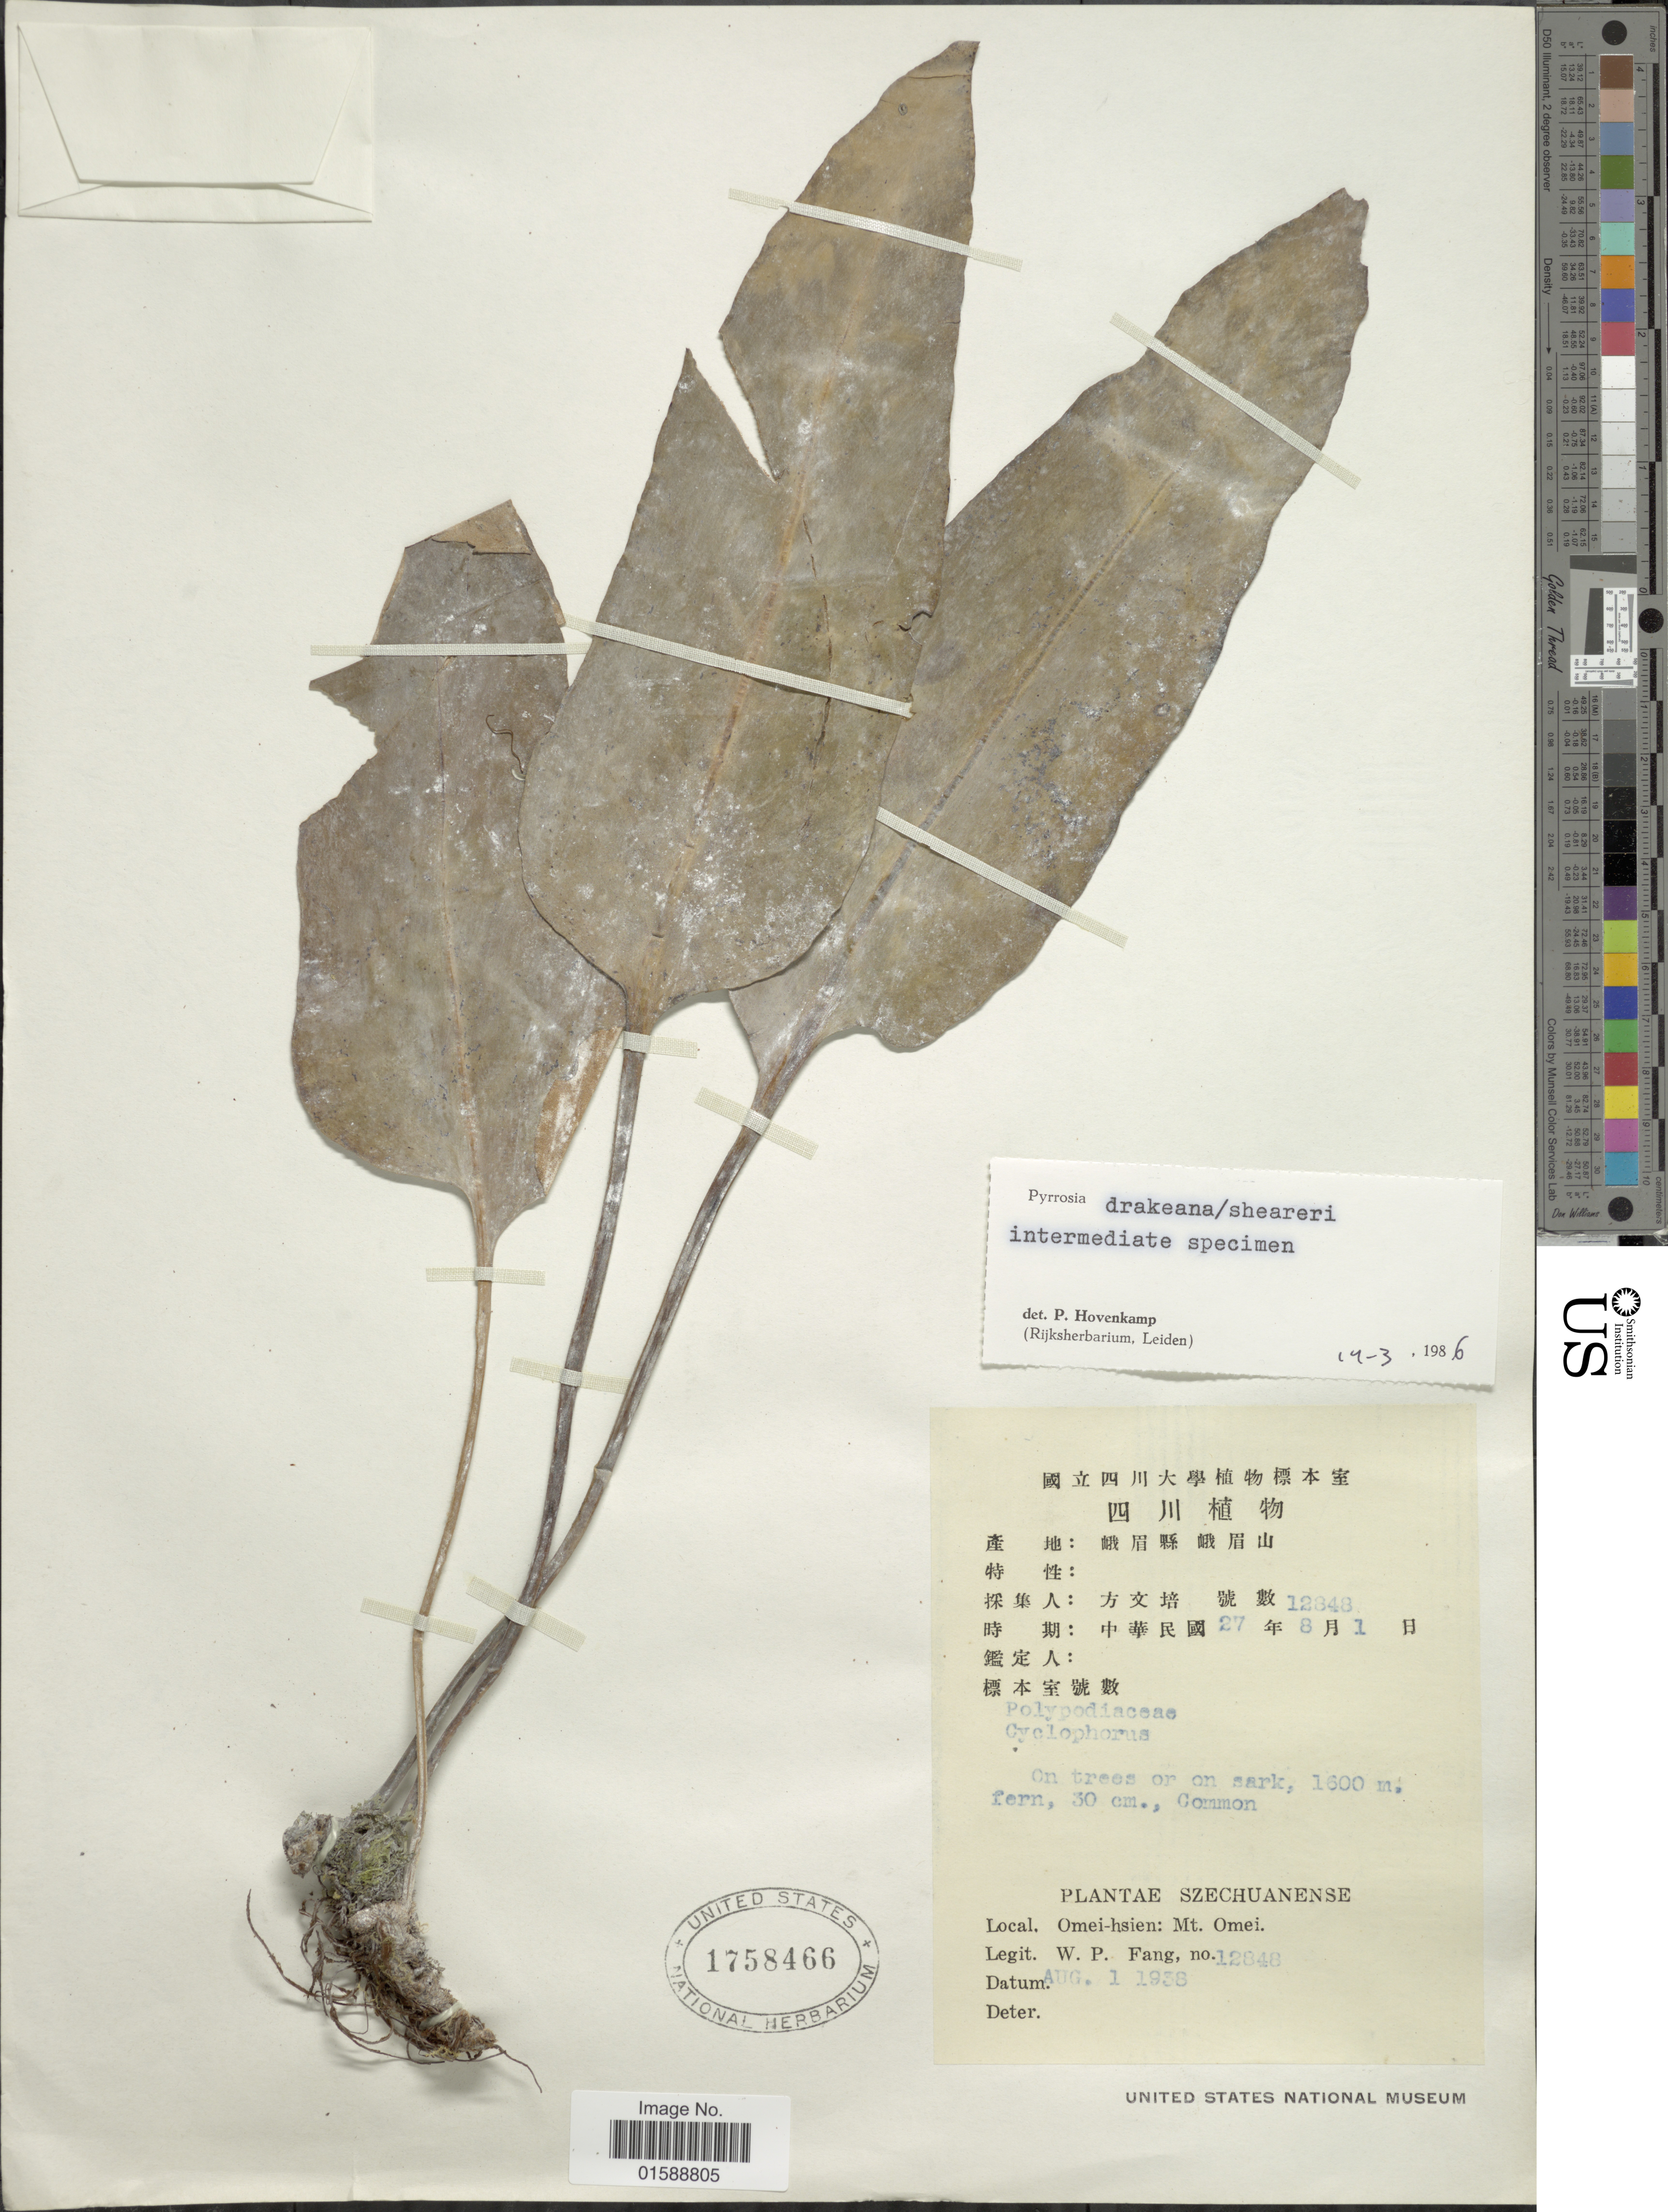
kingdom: Plantae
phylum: Tracheophyta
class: Polypodiopsida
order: Polypodiales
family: Polypodiaceae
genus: Pyrrosia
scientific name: Pyrrosia drakeana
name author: (Franch.) Ching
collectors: W. P. Fang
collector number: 12848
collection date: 1936-08-01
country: China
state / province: Sichuan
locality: Szechuanense. Omei-hsien: Mt. Omei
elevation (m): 1600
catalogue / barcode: US 1758466